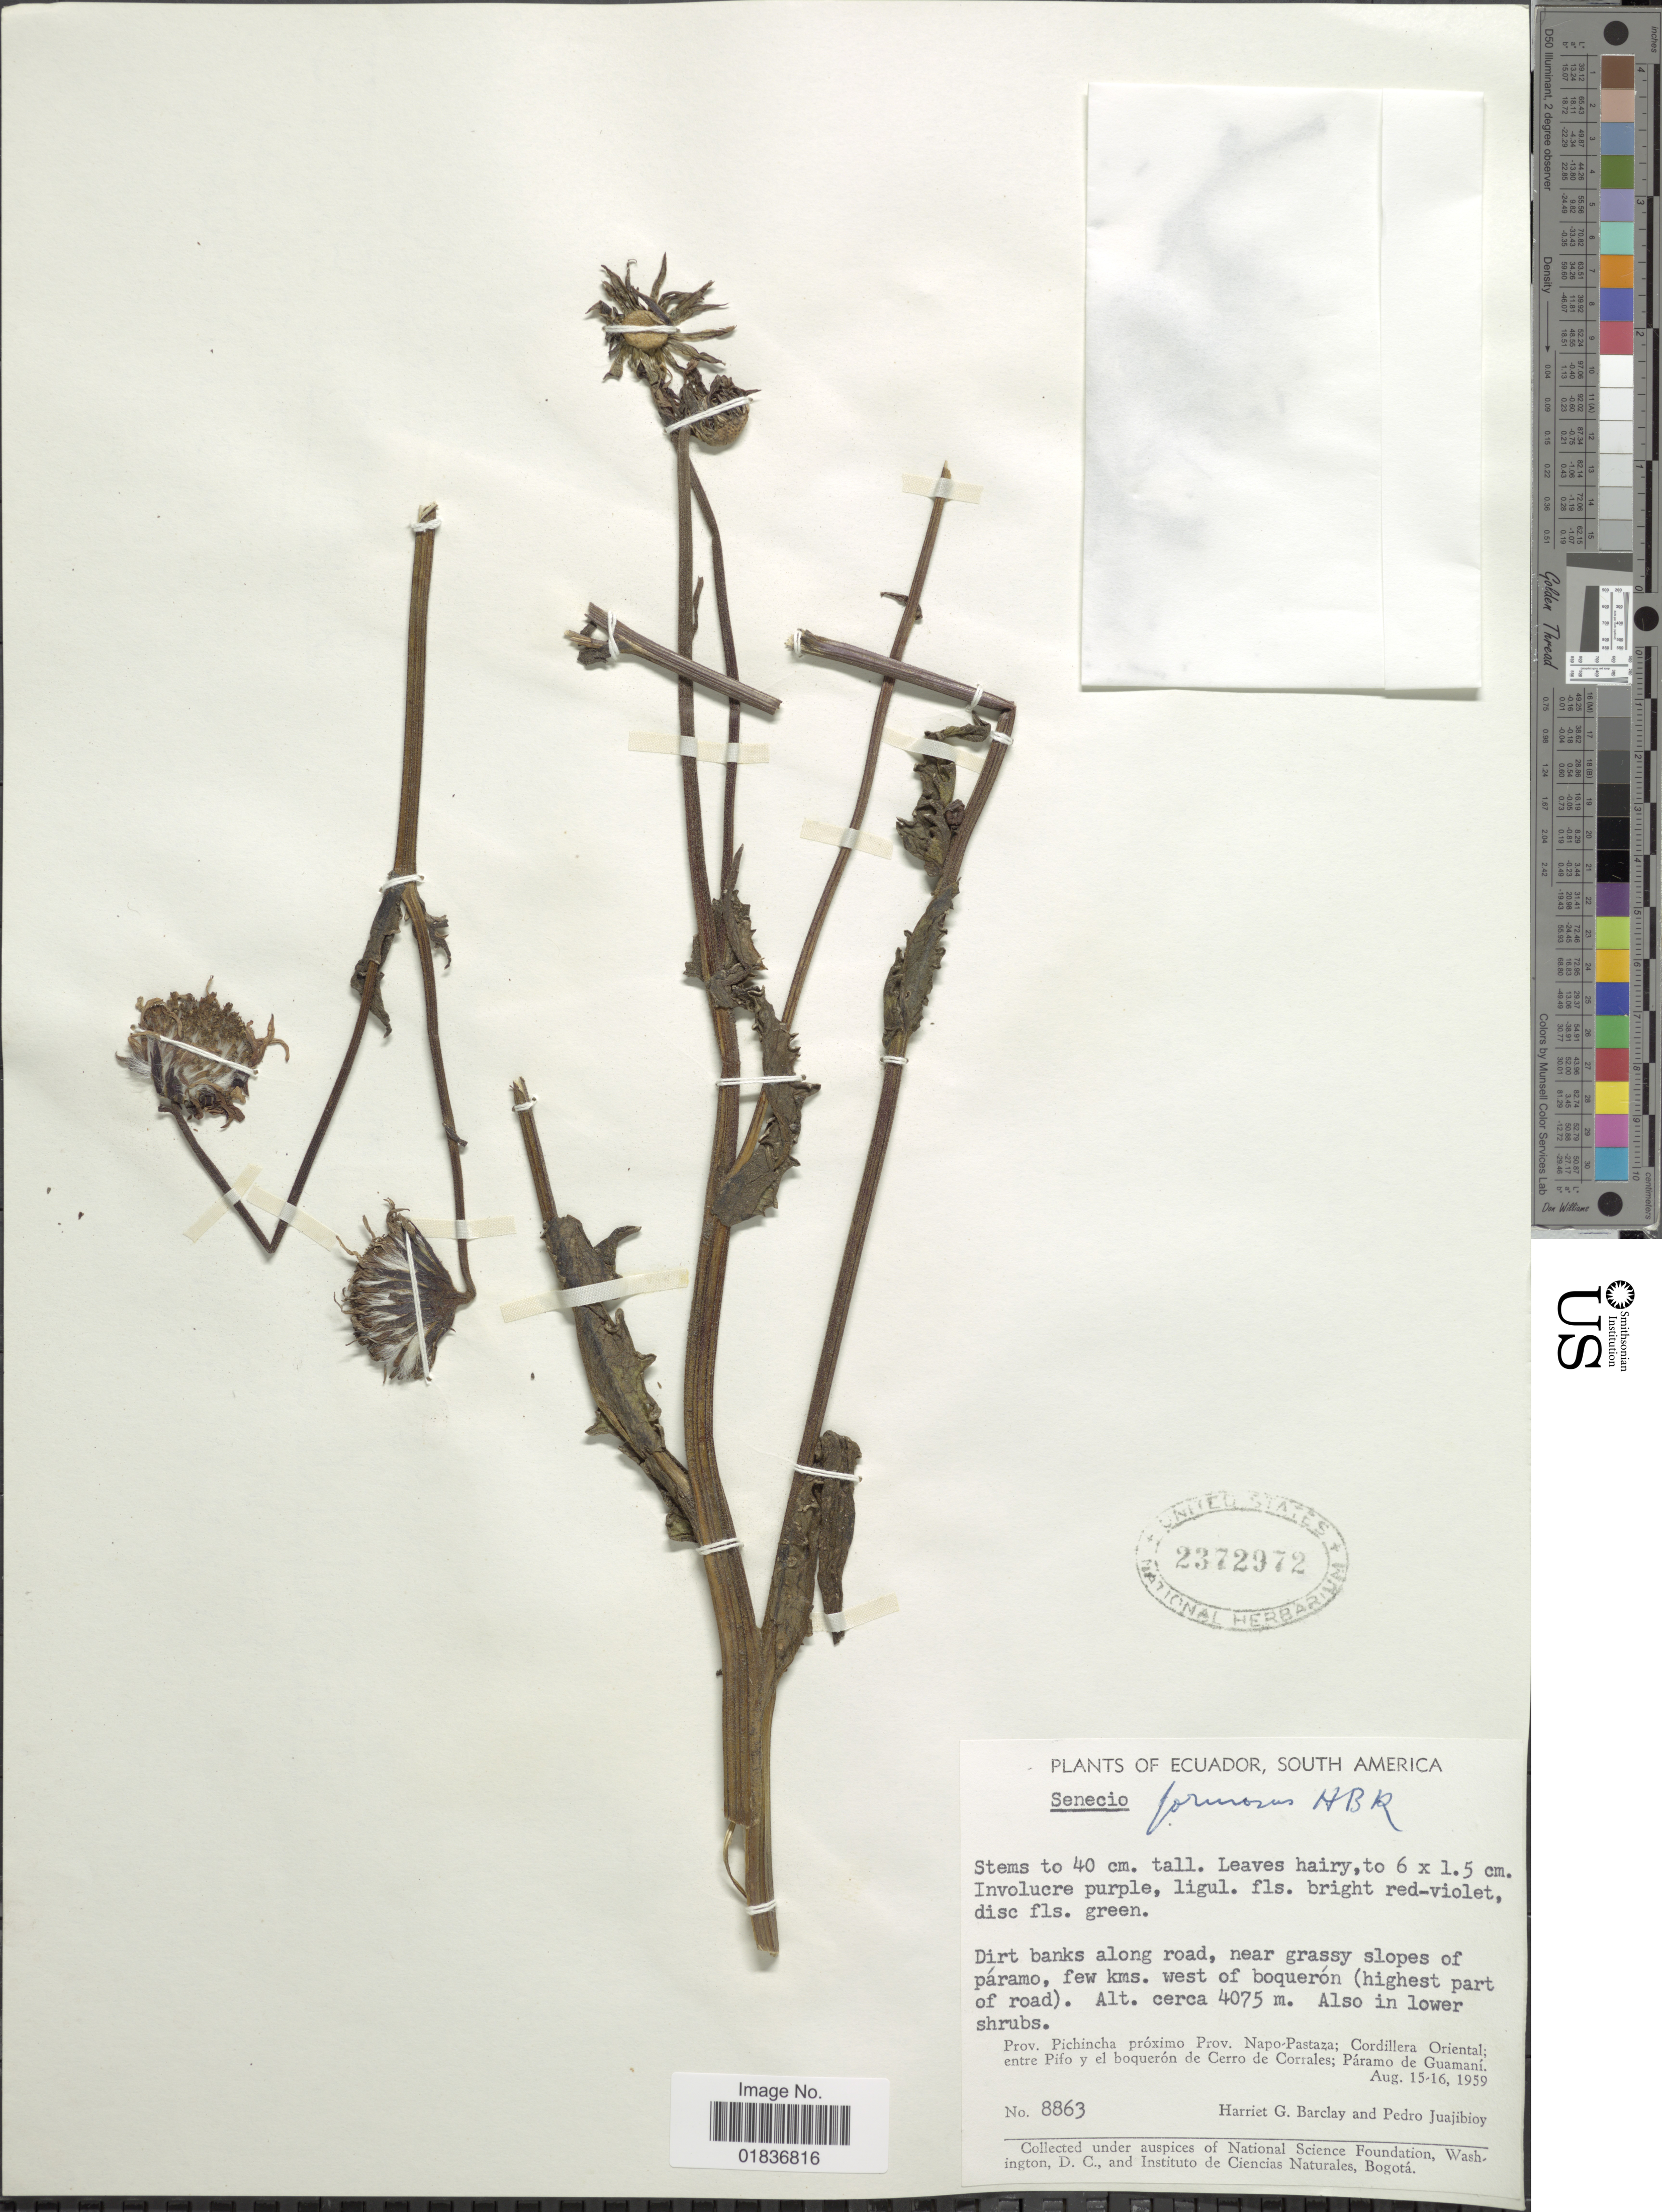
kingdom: Plantae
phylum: Tracheophyta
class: Magnoliopsida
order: Asterales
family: Asteraceae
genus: Senecio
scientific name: Senecio wedglacialis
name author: Cuatrec.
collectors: H. G. Barclay & P. Juajibioy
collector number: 8863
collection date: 1959-08-15/1959-08-16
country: Ecuador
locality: Prov. Pichincha proximo Prov. Napo-Pastaza; Cordillera Oriental; entre Pifo y el boqueron de Cerro de Corrales; Paramo de Guamani. few kms. west of boqueron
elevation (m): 4075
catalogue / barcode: US 2372972